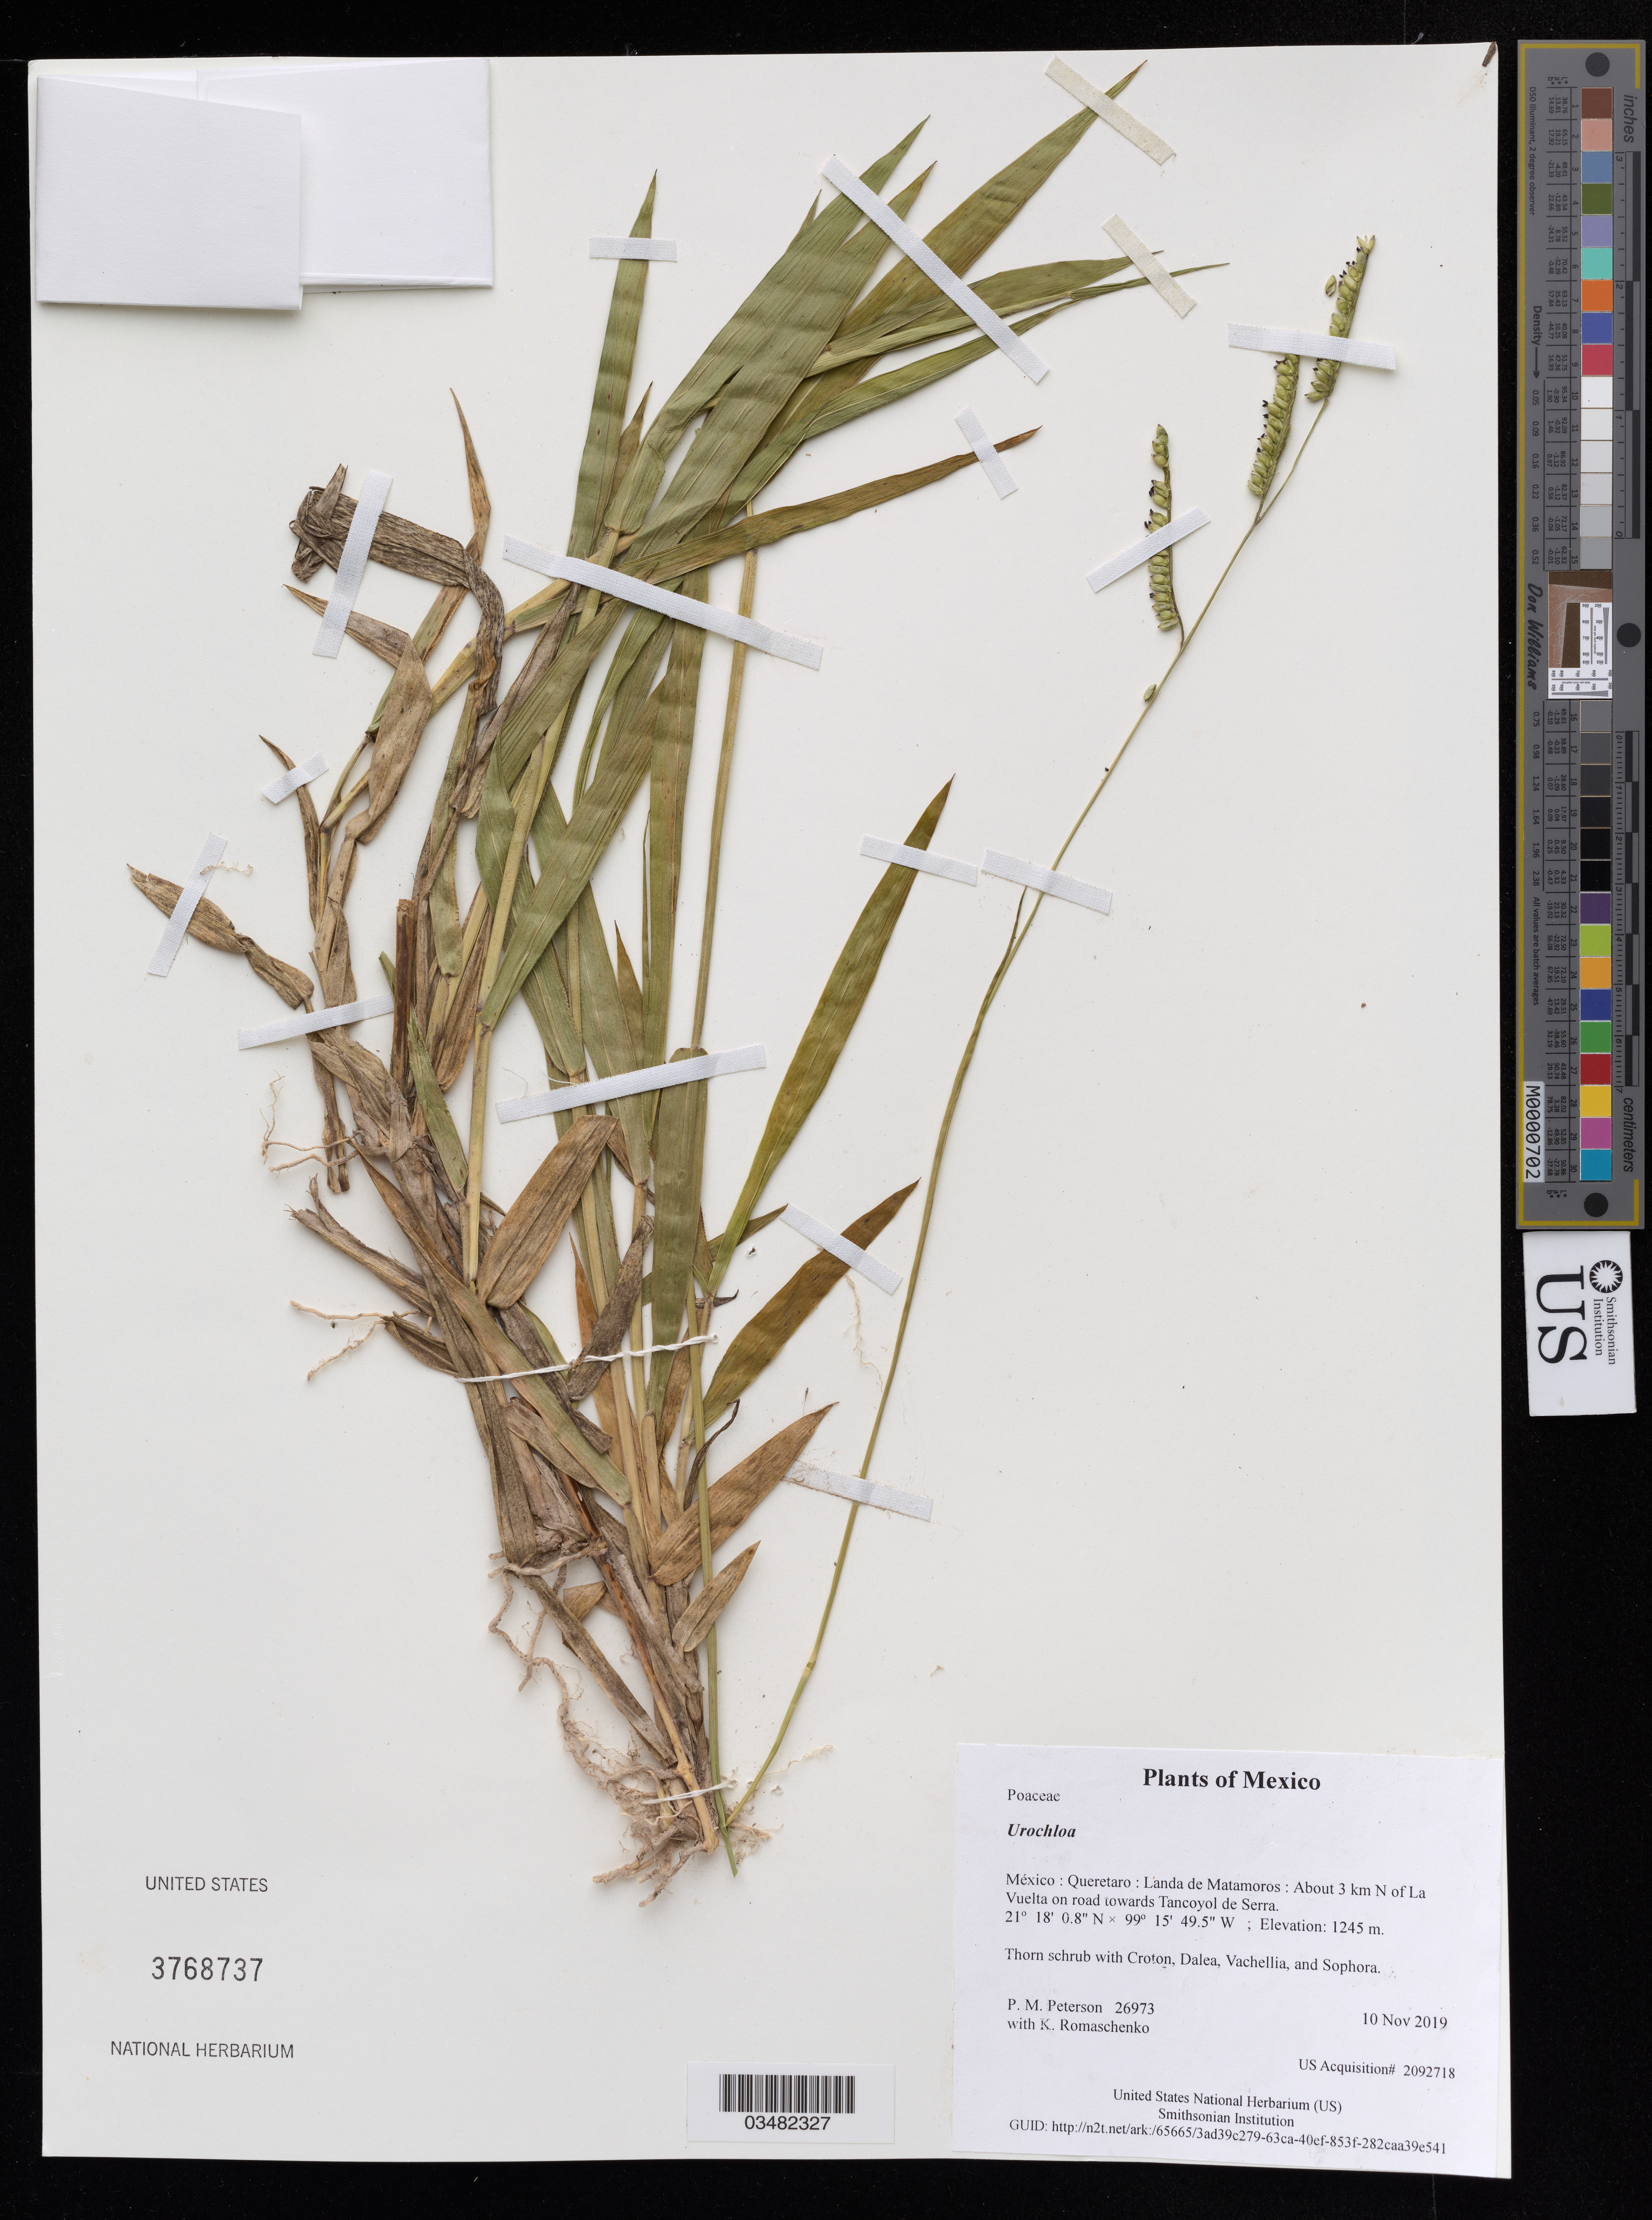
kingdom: Plantae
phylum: Tracheophyta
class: Liliopsida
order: Poales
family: Poaceae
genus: Urochloa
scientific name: Urochloa sp.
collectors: P. M. Peterson & K. Romaschenko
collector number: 26973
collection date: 2019-11-10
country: México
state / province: Queretaro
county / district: Landa de Matamoros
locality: About 3 km N of La Vuelta on road towards Tancoyol de Serra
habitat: Thorn schrub with Croton, Dalea, Vachellia, and Sophora.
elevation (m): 1245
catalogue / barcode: US 3768737